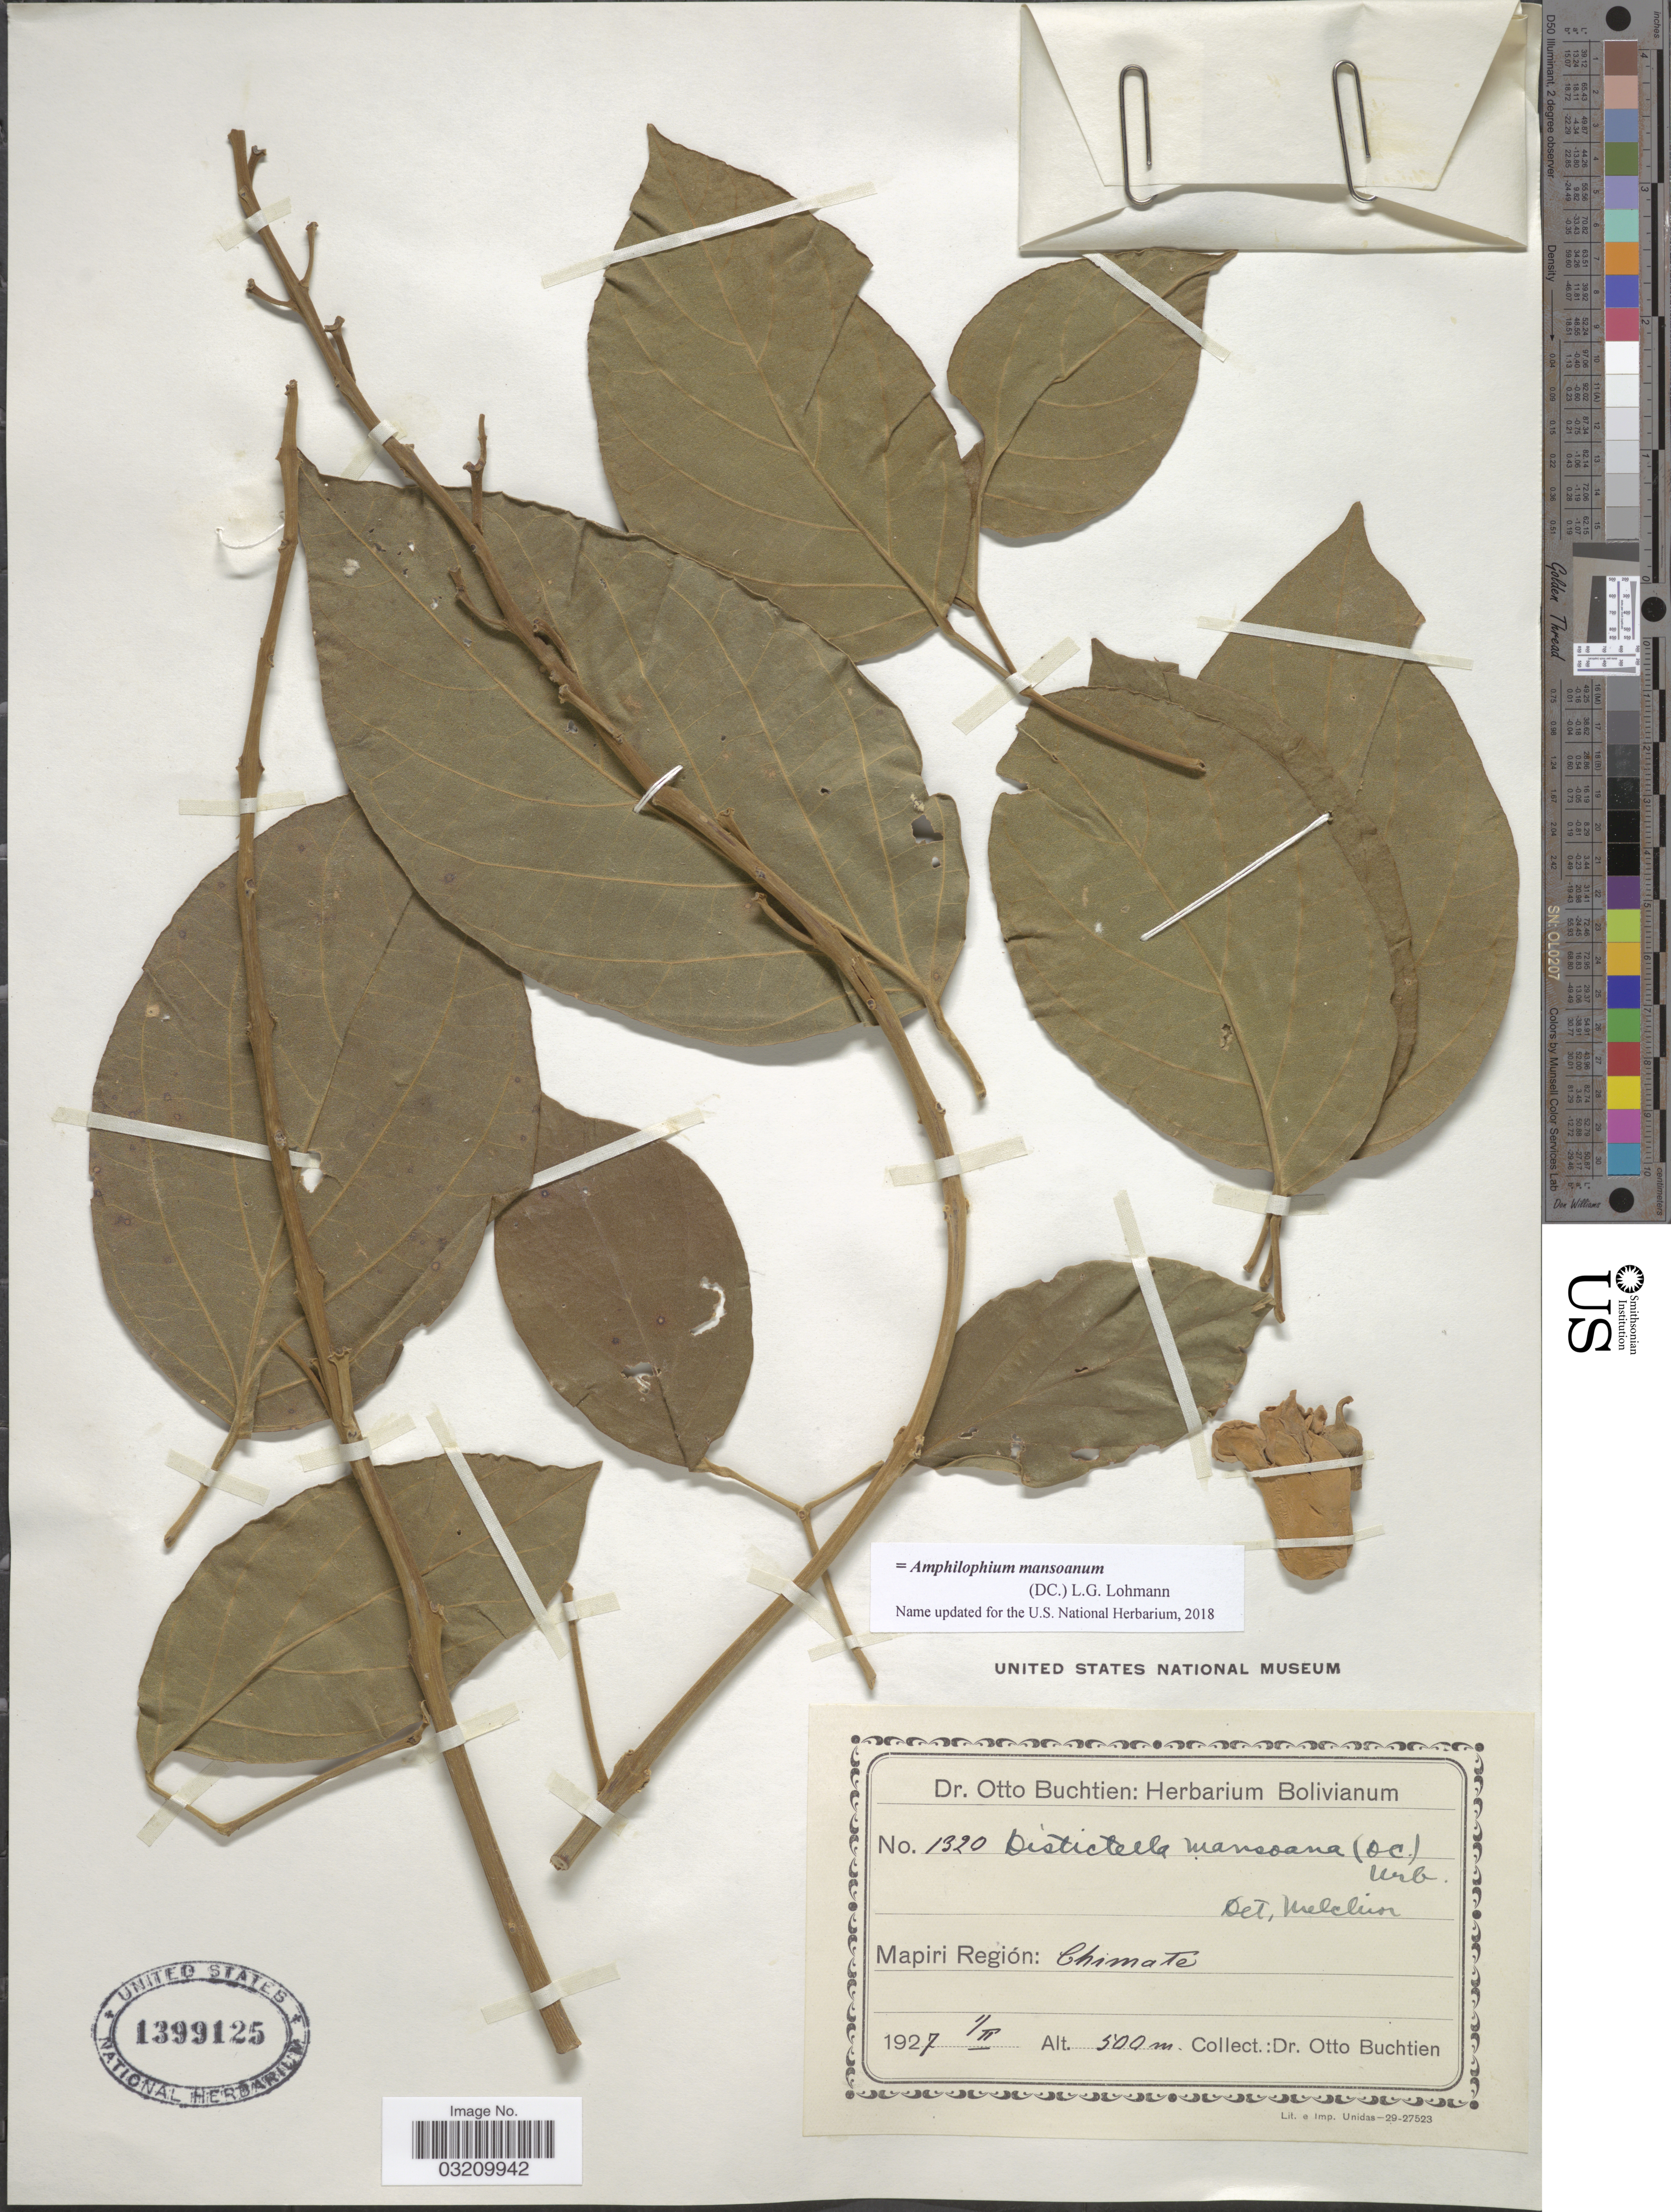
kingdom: Plantae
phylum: Tracheophyta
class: Magnoliopsida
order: Lamiales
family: Bignoniaceae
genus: Amphilophium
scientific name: Amphilophium mansoanum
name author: (DC.) L.G. Lohmann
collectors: O. Buchtien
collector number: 1320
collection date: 1927-02-01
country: Bolivia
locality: Mapiri Región: Chimate.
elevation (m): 500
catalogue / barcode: US 1399125